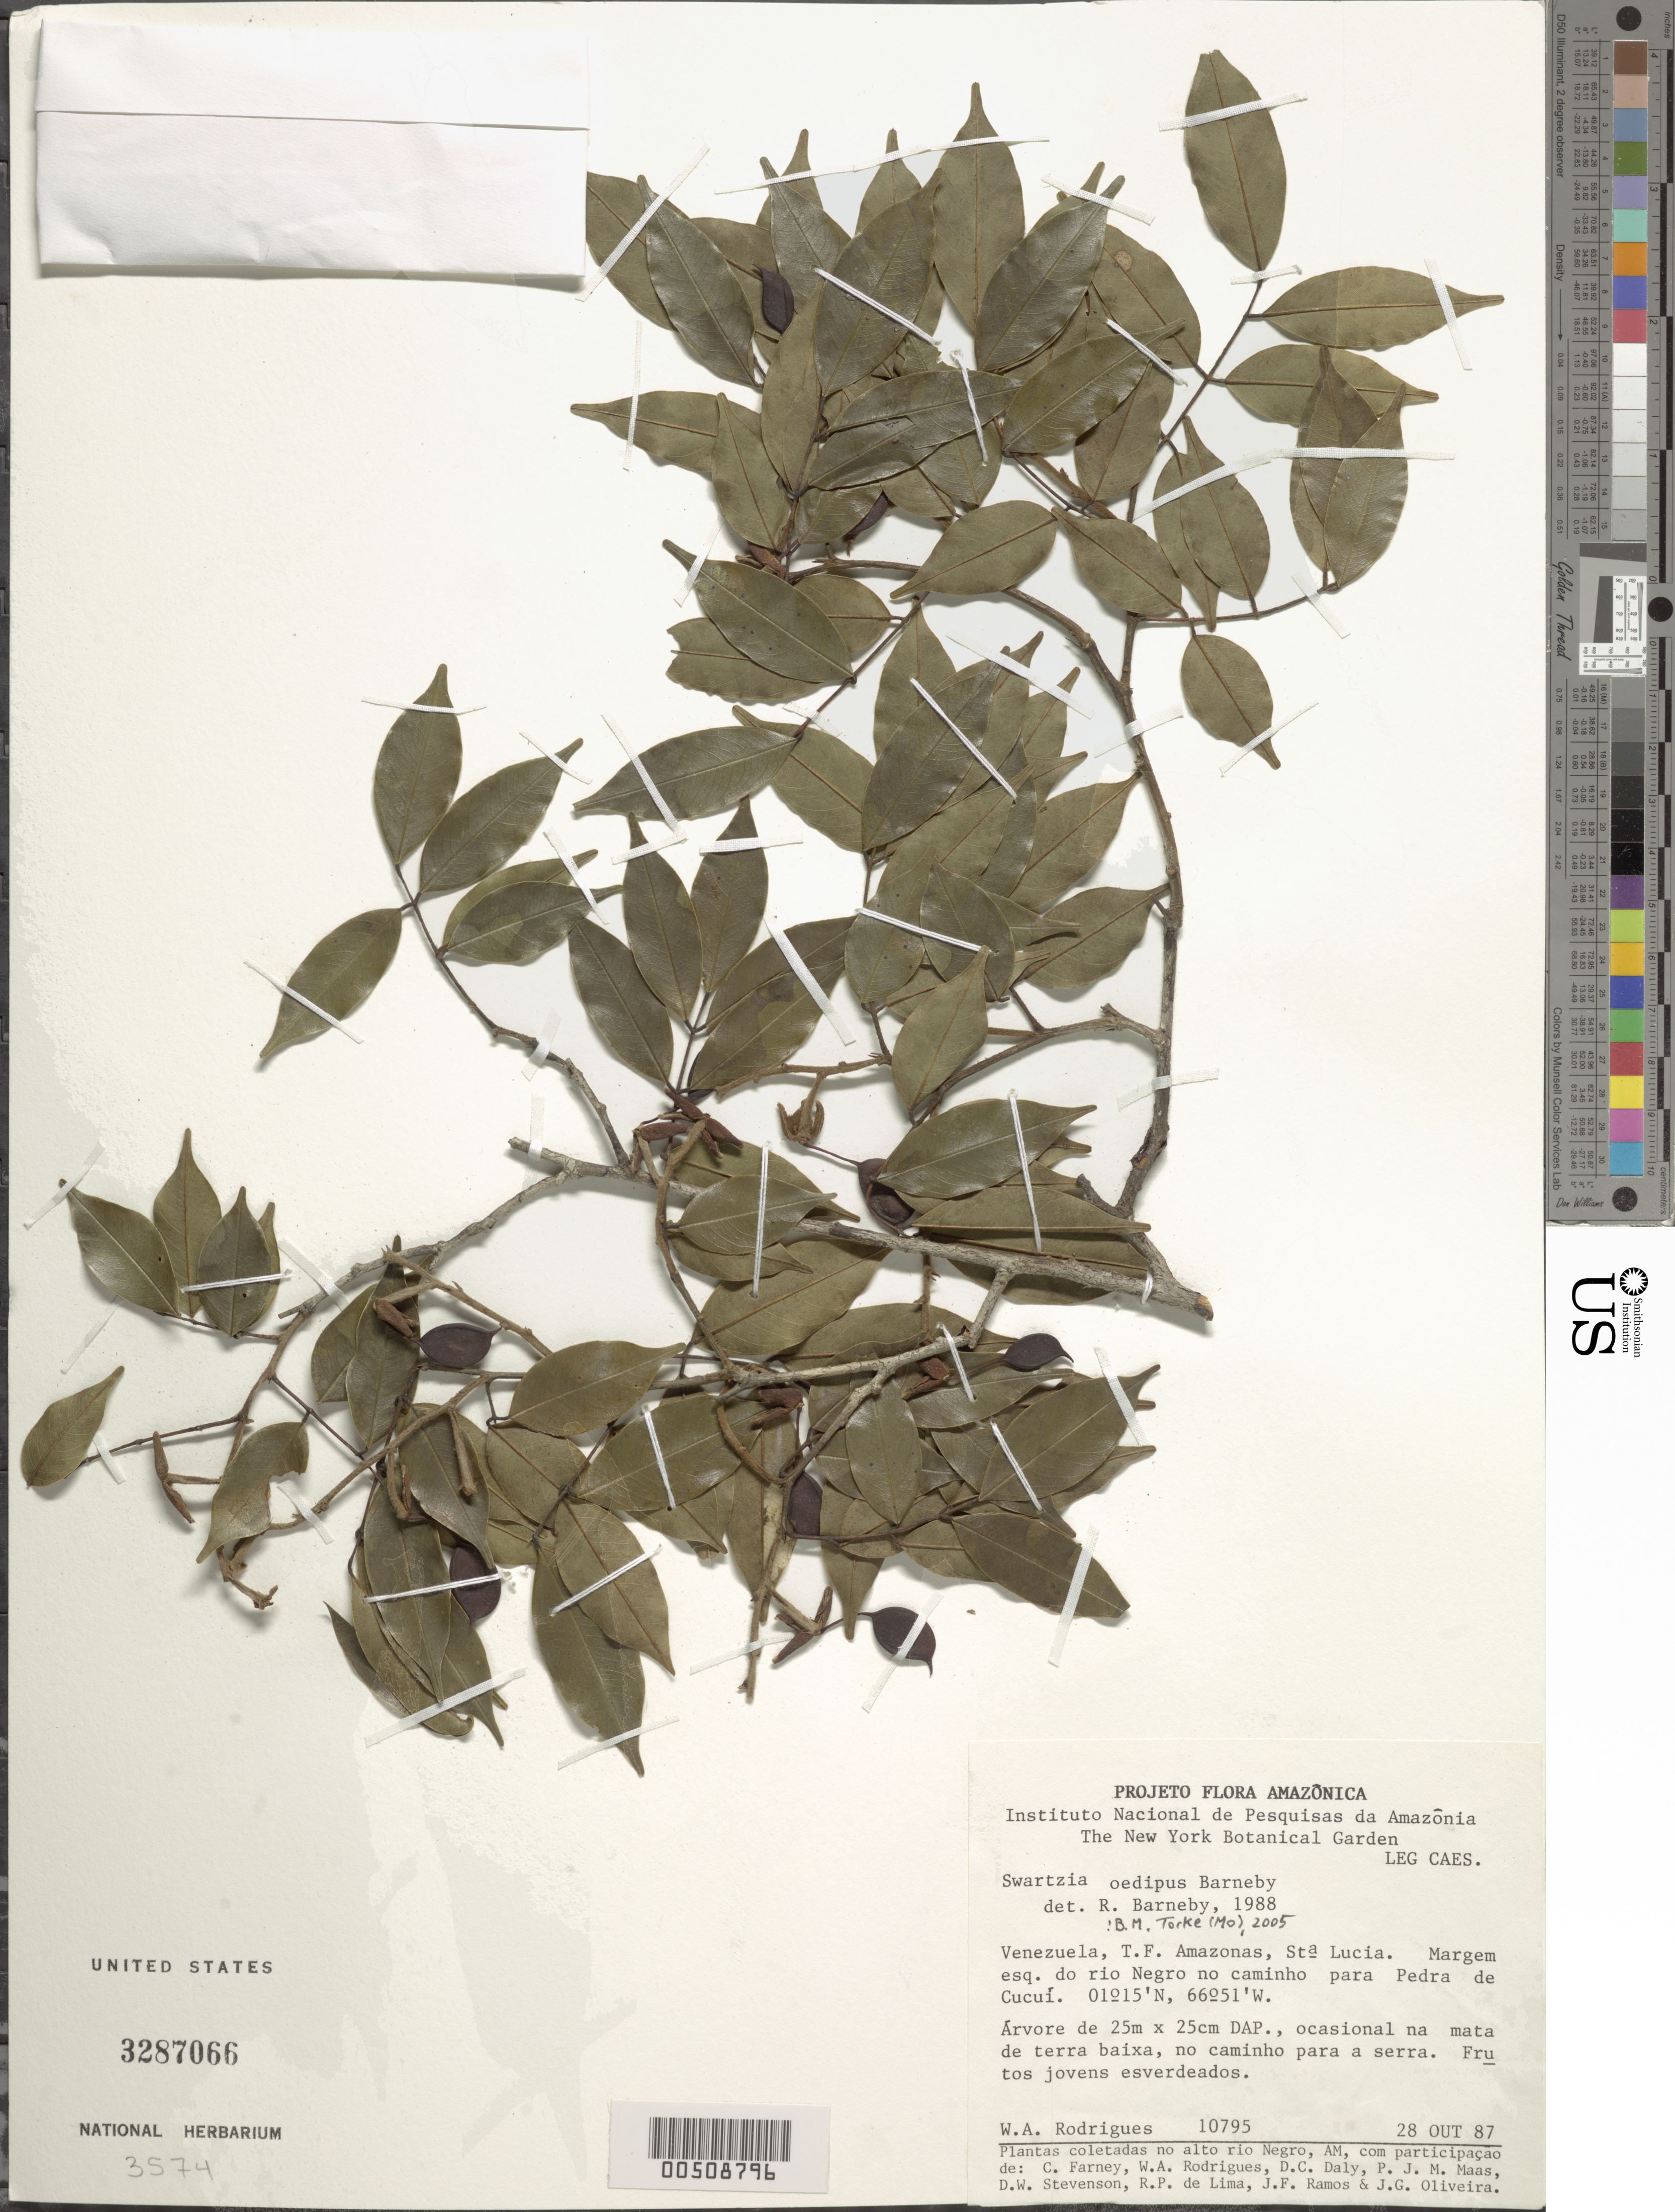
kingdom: Plantae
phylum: Tracheophyta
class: Magnoliopsida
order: Fabales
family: Fabaceae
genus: Swartzia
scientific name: Swartzia oedipus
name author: Barneby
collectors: W. A. Rodrigues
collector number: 10795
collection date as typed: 28 Oct 1987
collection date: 1987-10-28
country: Venezuela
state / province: Amazonas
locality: St. lucia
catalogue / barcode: US 3287066